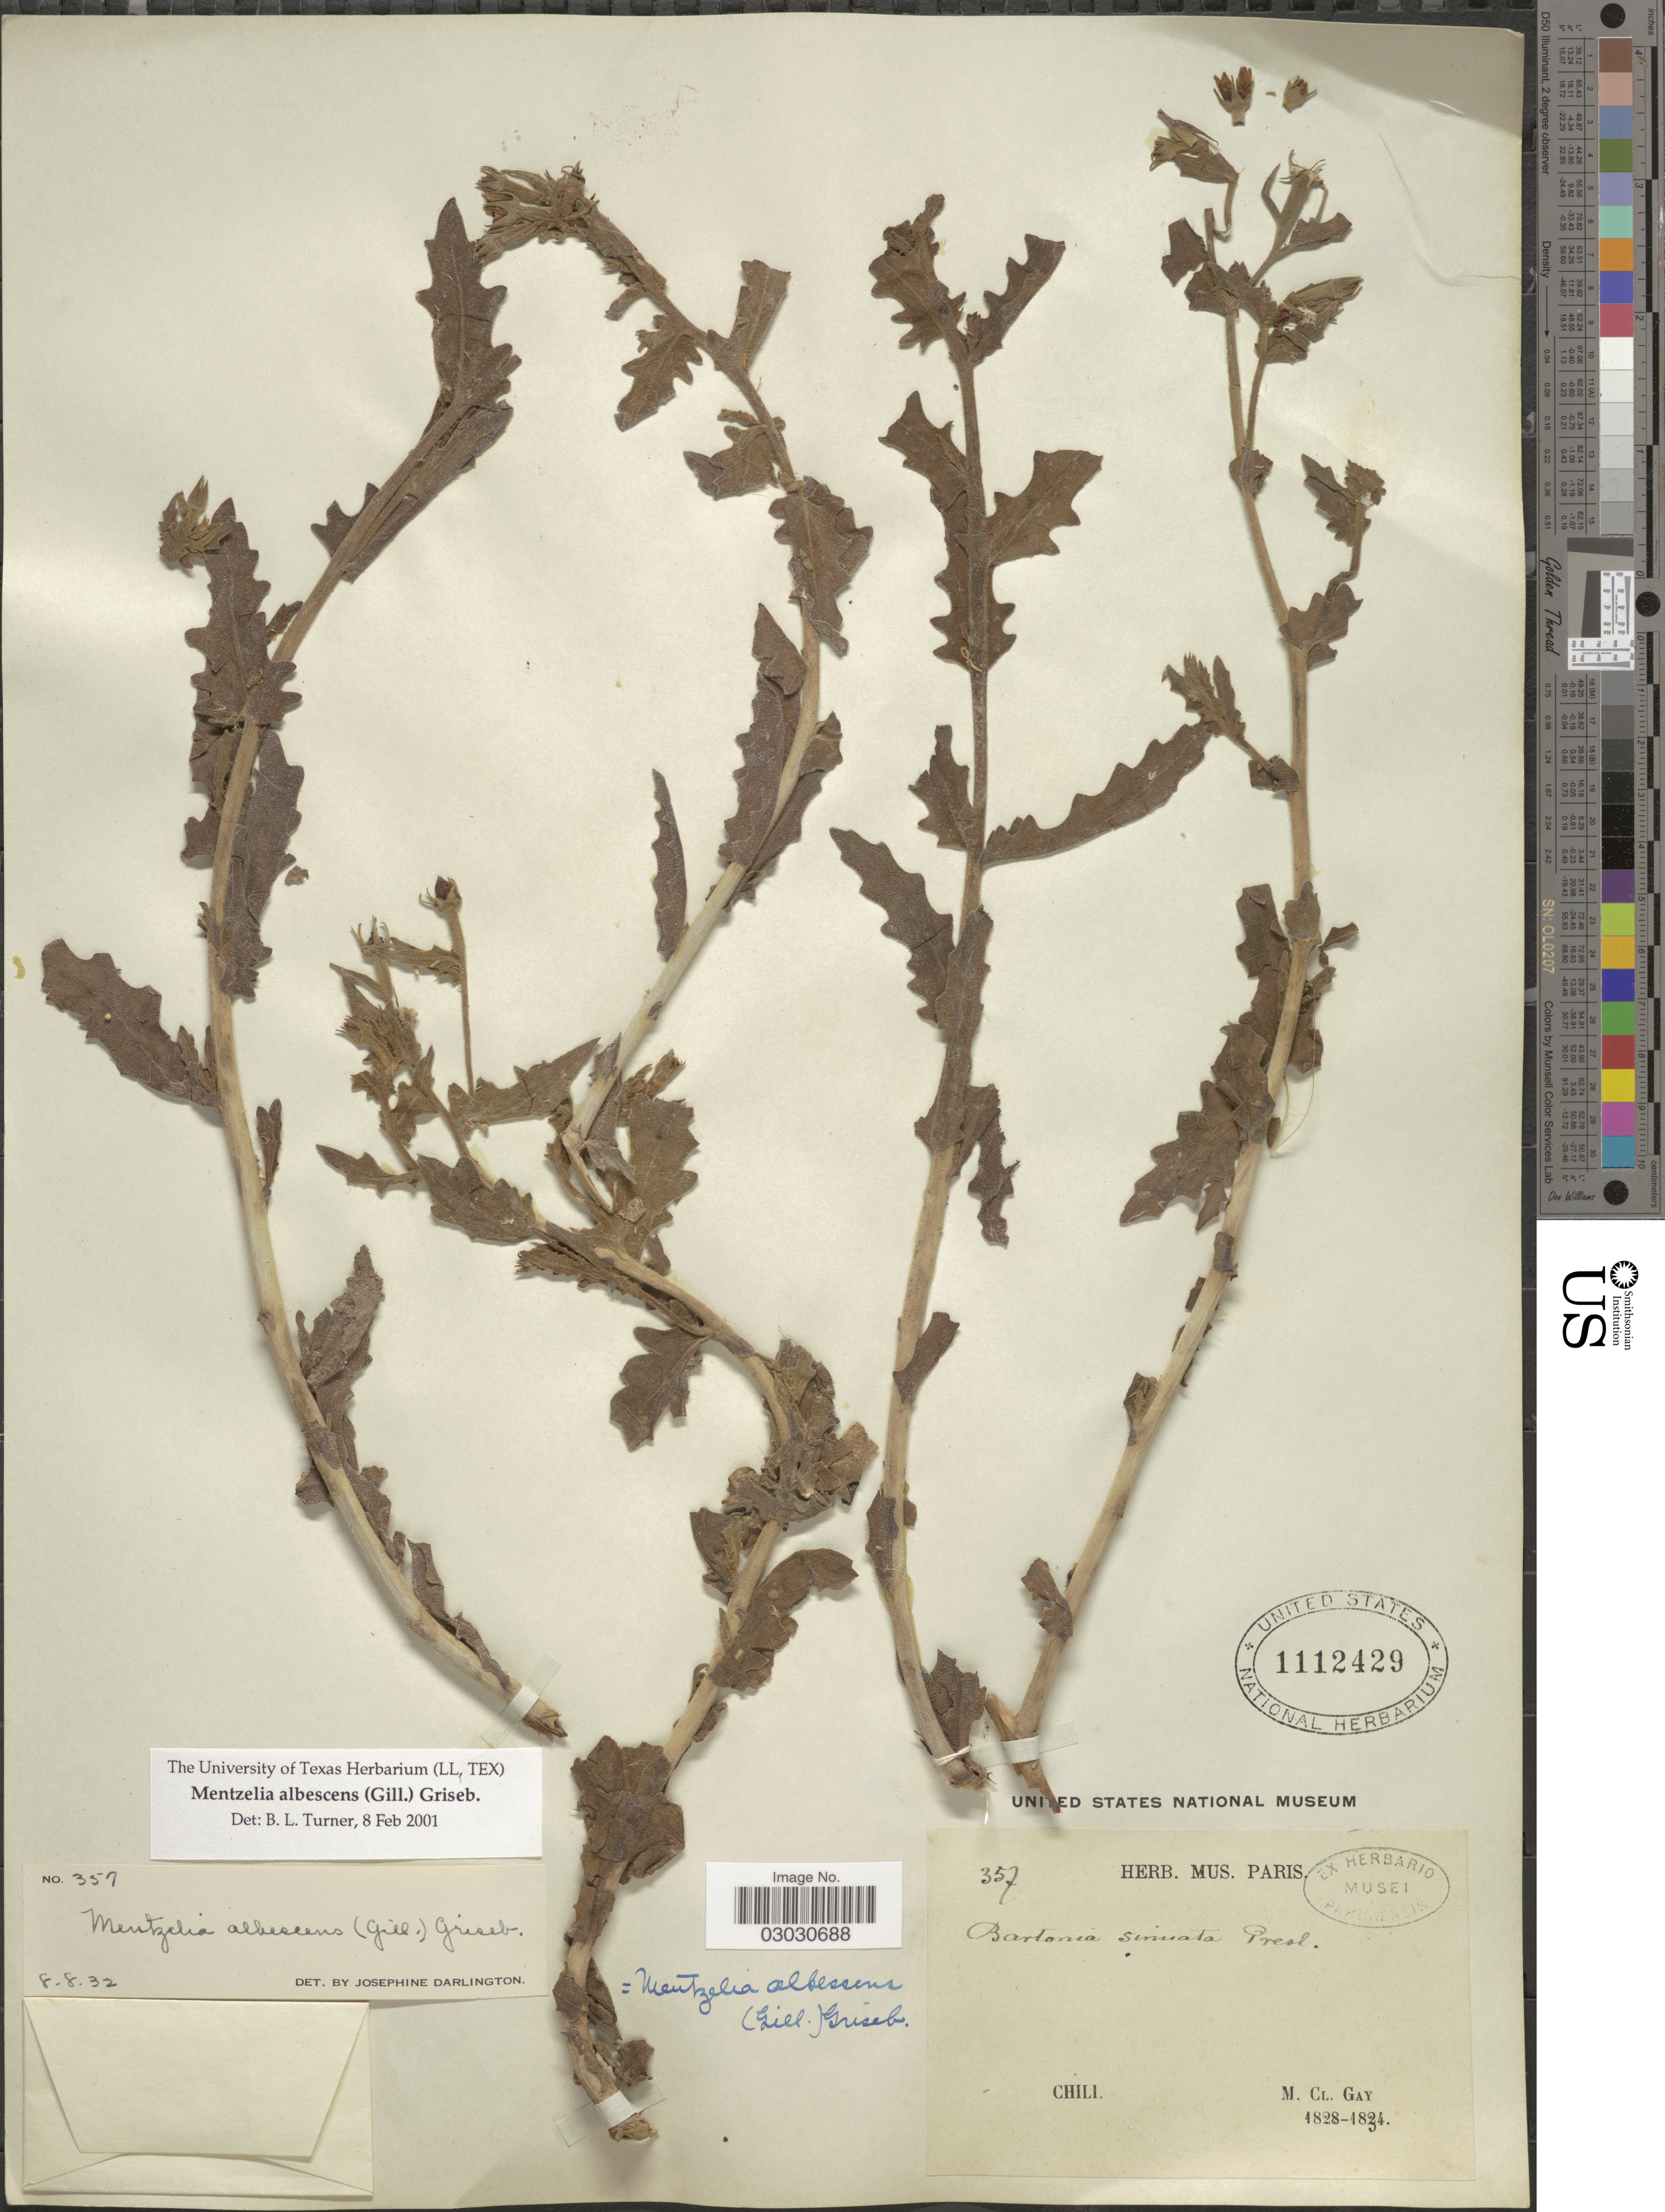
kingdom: Plantae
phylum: Tracheophyta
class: Magnoliopsida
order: Cornales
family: Loasaceae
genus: Mentzelia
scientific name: Mentzelia albescens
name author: (Gillies ex Arn.) Griseb.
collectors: M. Gay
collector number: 357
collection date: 1828/1834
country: Chile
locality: Chili.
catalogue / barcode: US 1112429